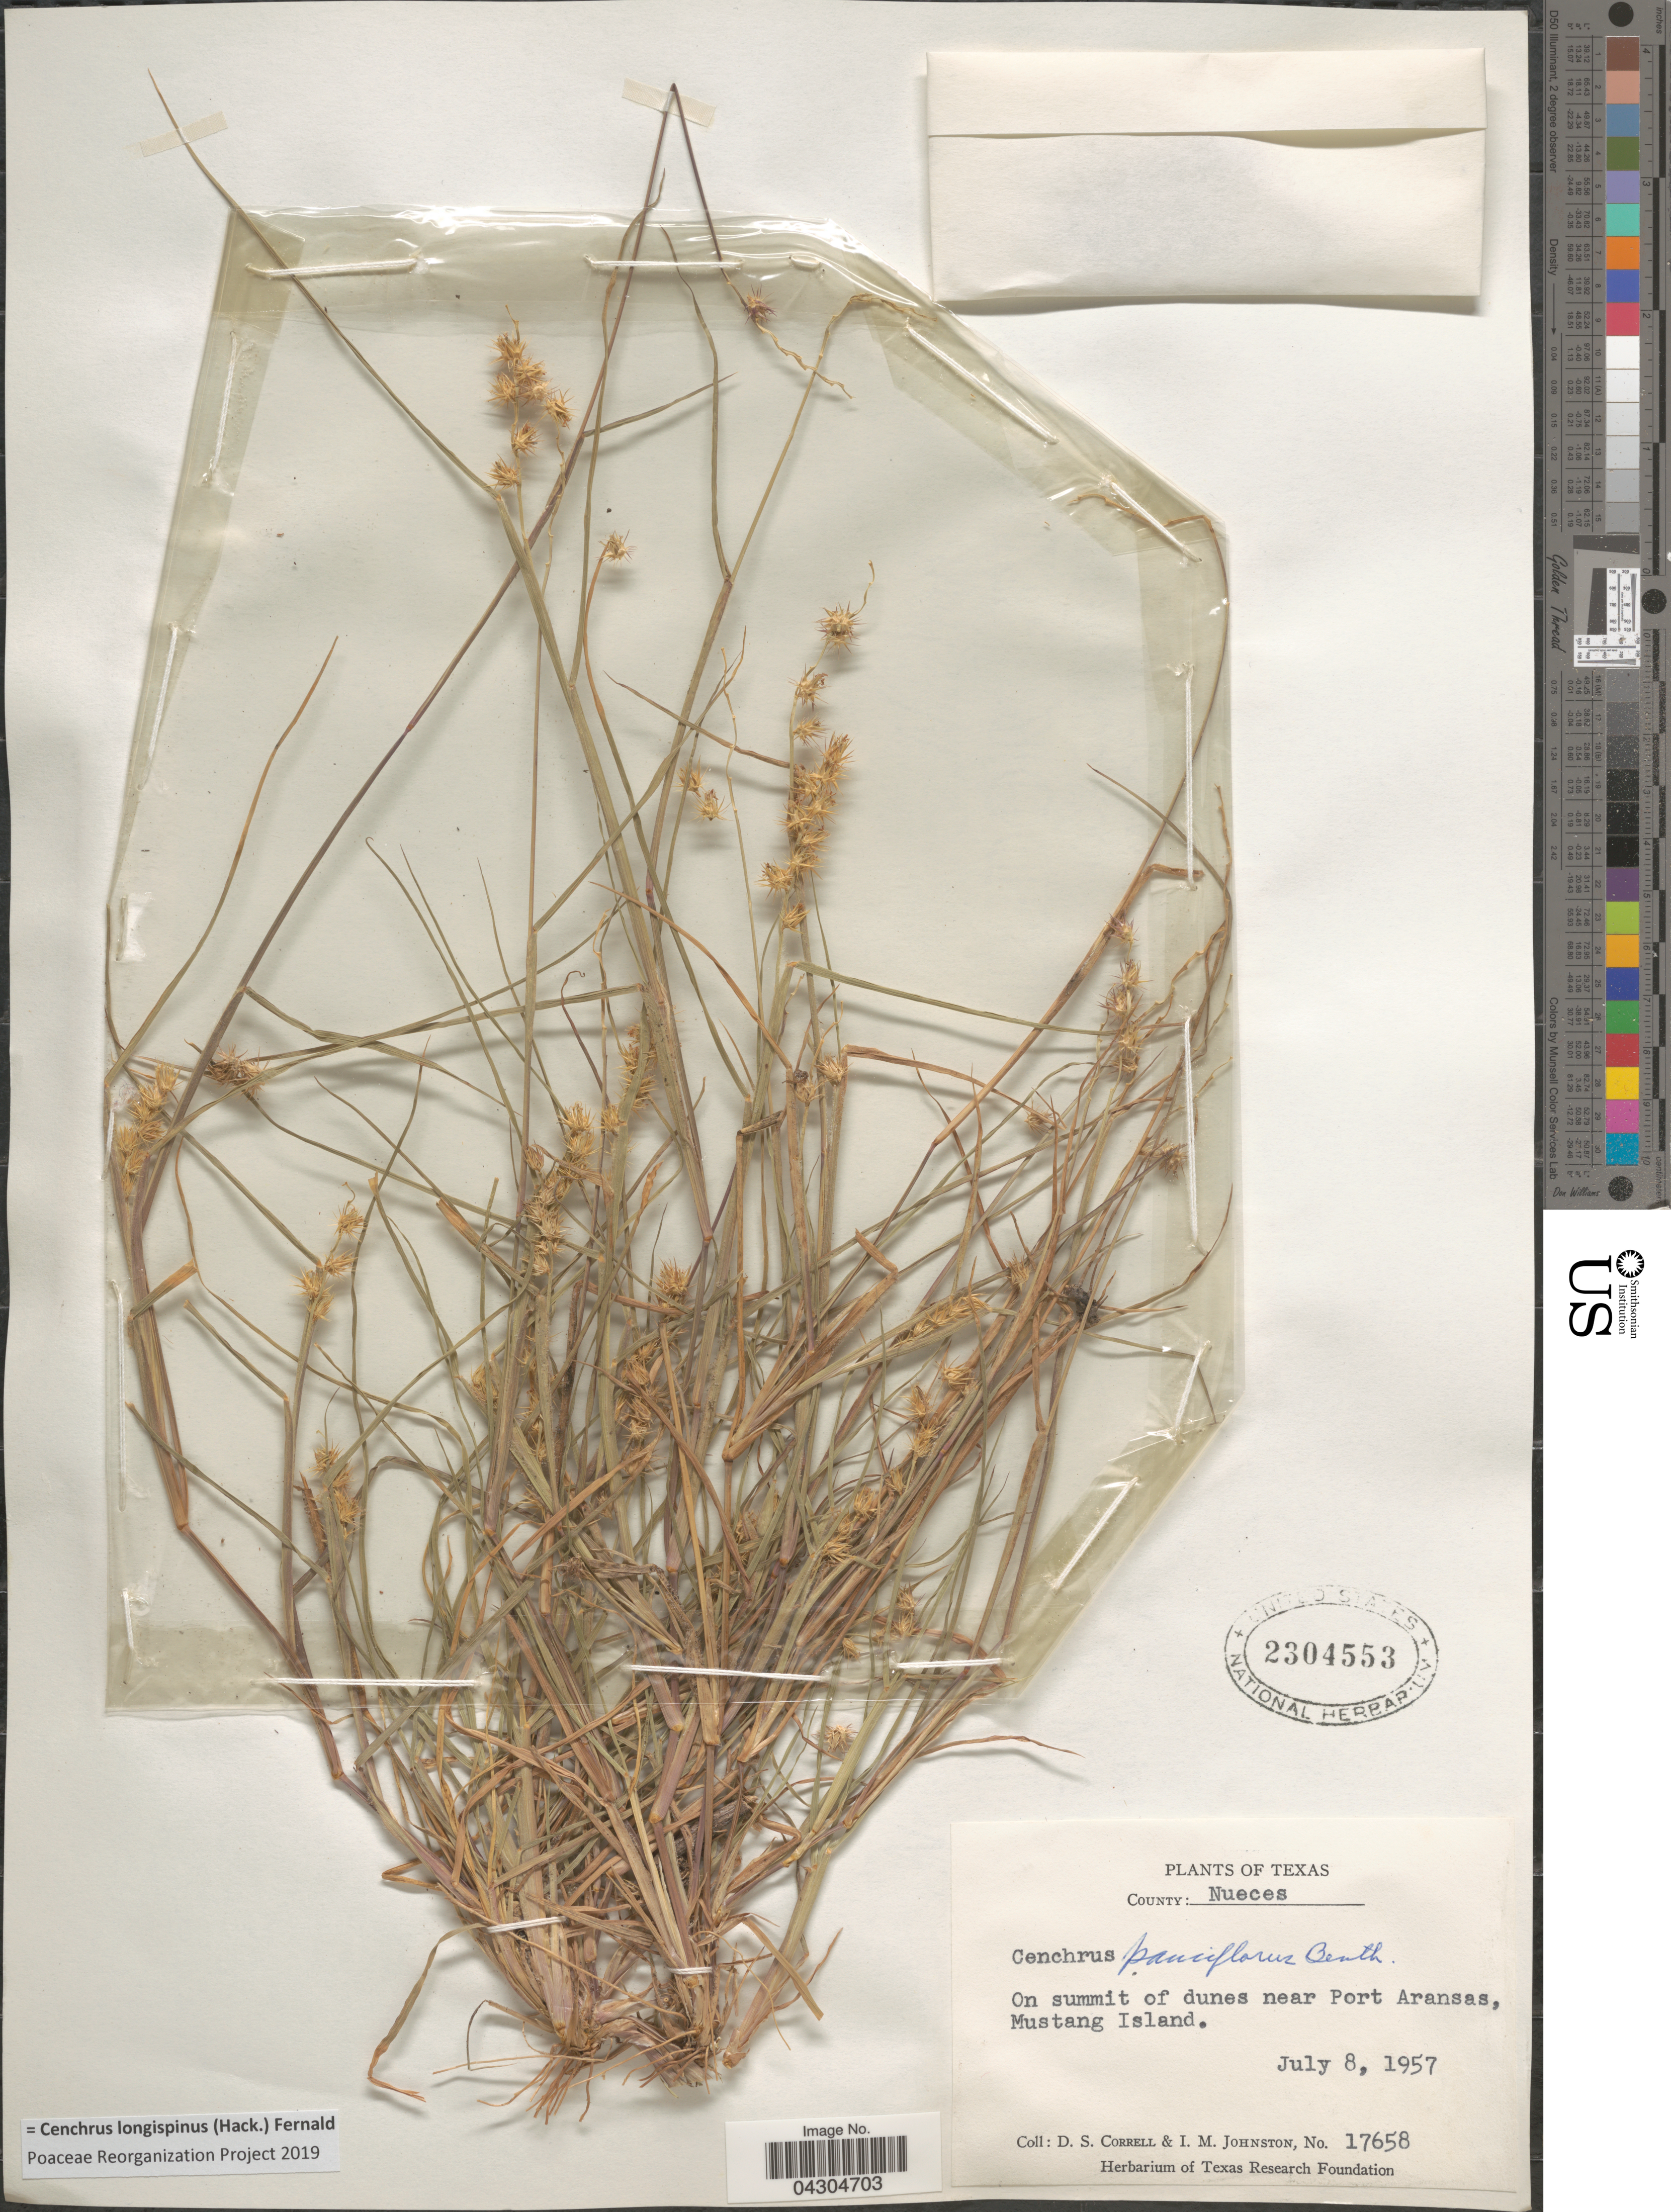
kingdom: Plantae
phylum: Tracheophyta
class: Liliopsida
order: Poales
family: Poaceae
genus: Cenchrus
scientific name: Cenchrus longispinus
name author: (Hack.) Fernald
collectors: D. S. Correll & I.M. Johnston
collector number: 17658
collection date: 1957-07-08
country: United States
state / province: Texas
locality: County: Nueces. On summit of dunes near Port Aransas, Mustang Island.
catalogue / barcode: US 2304553